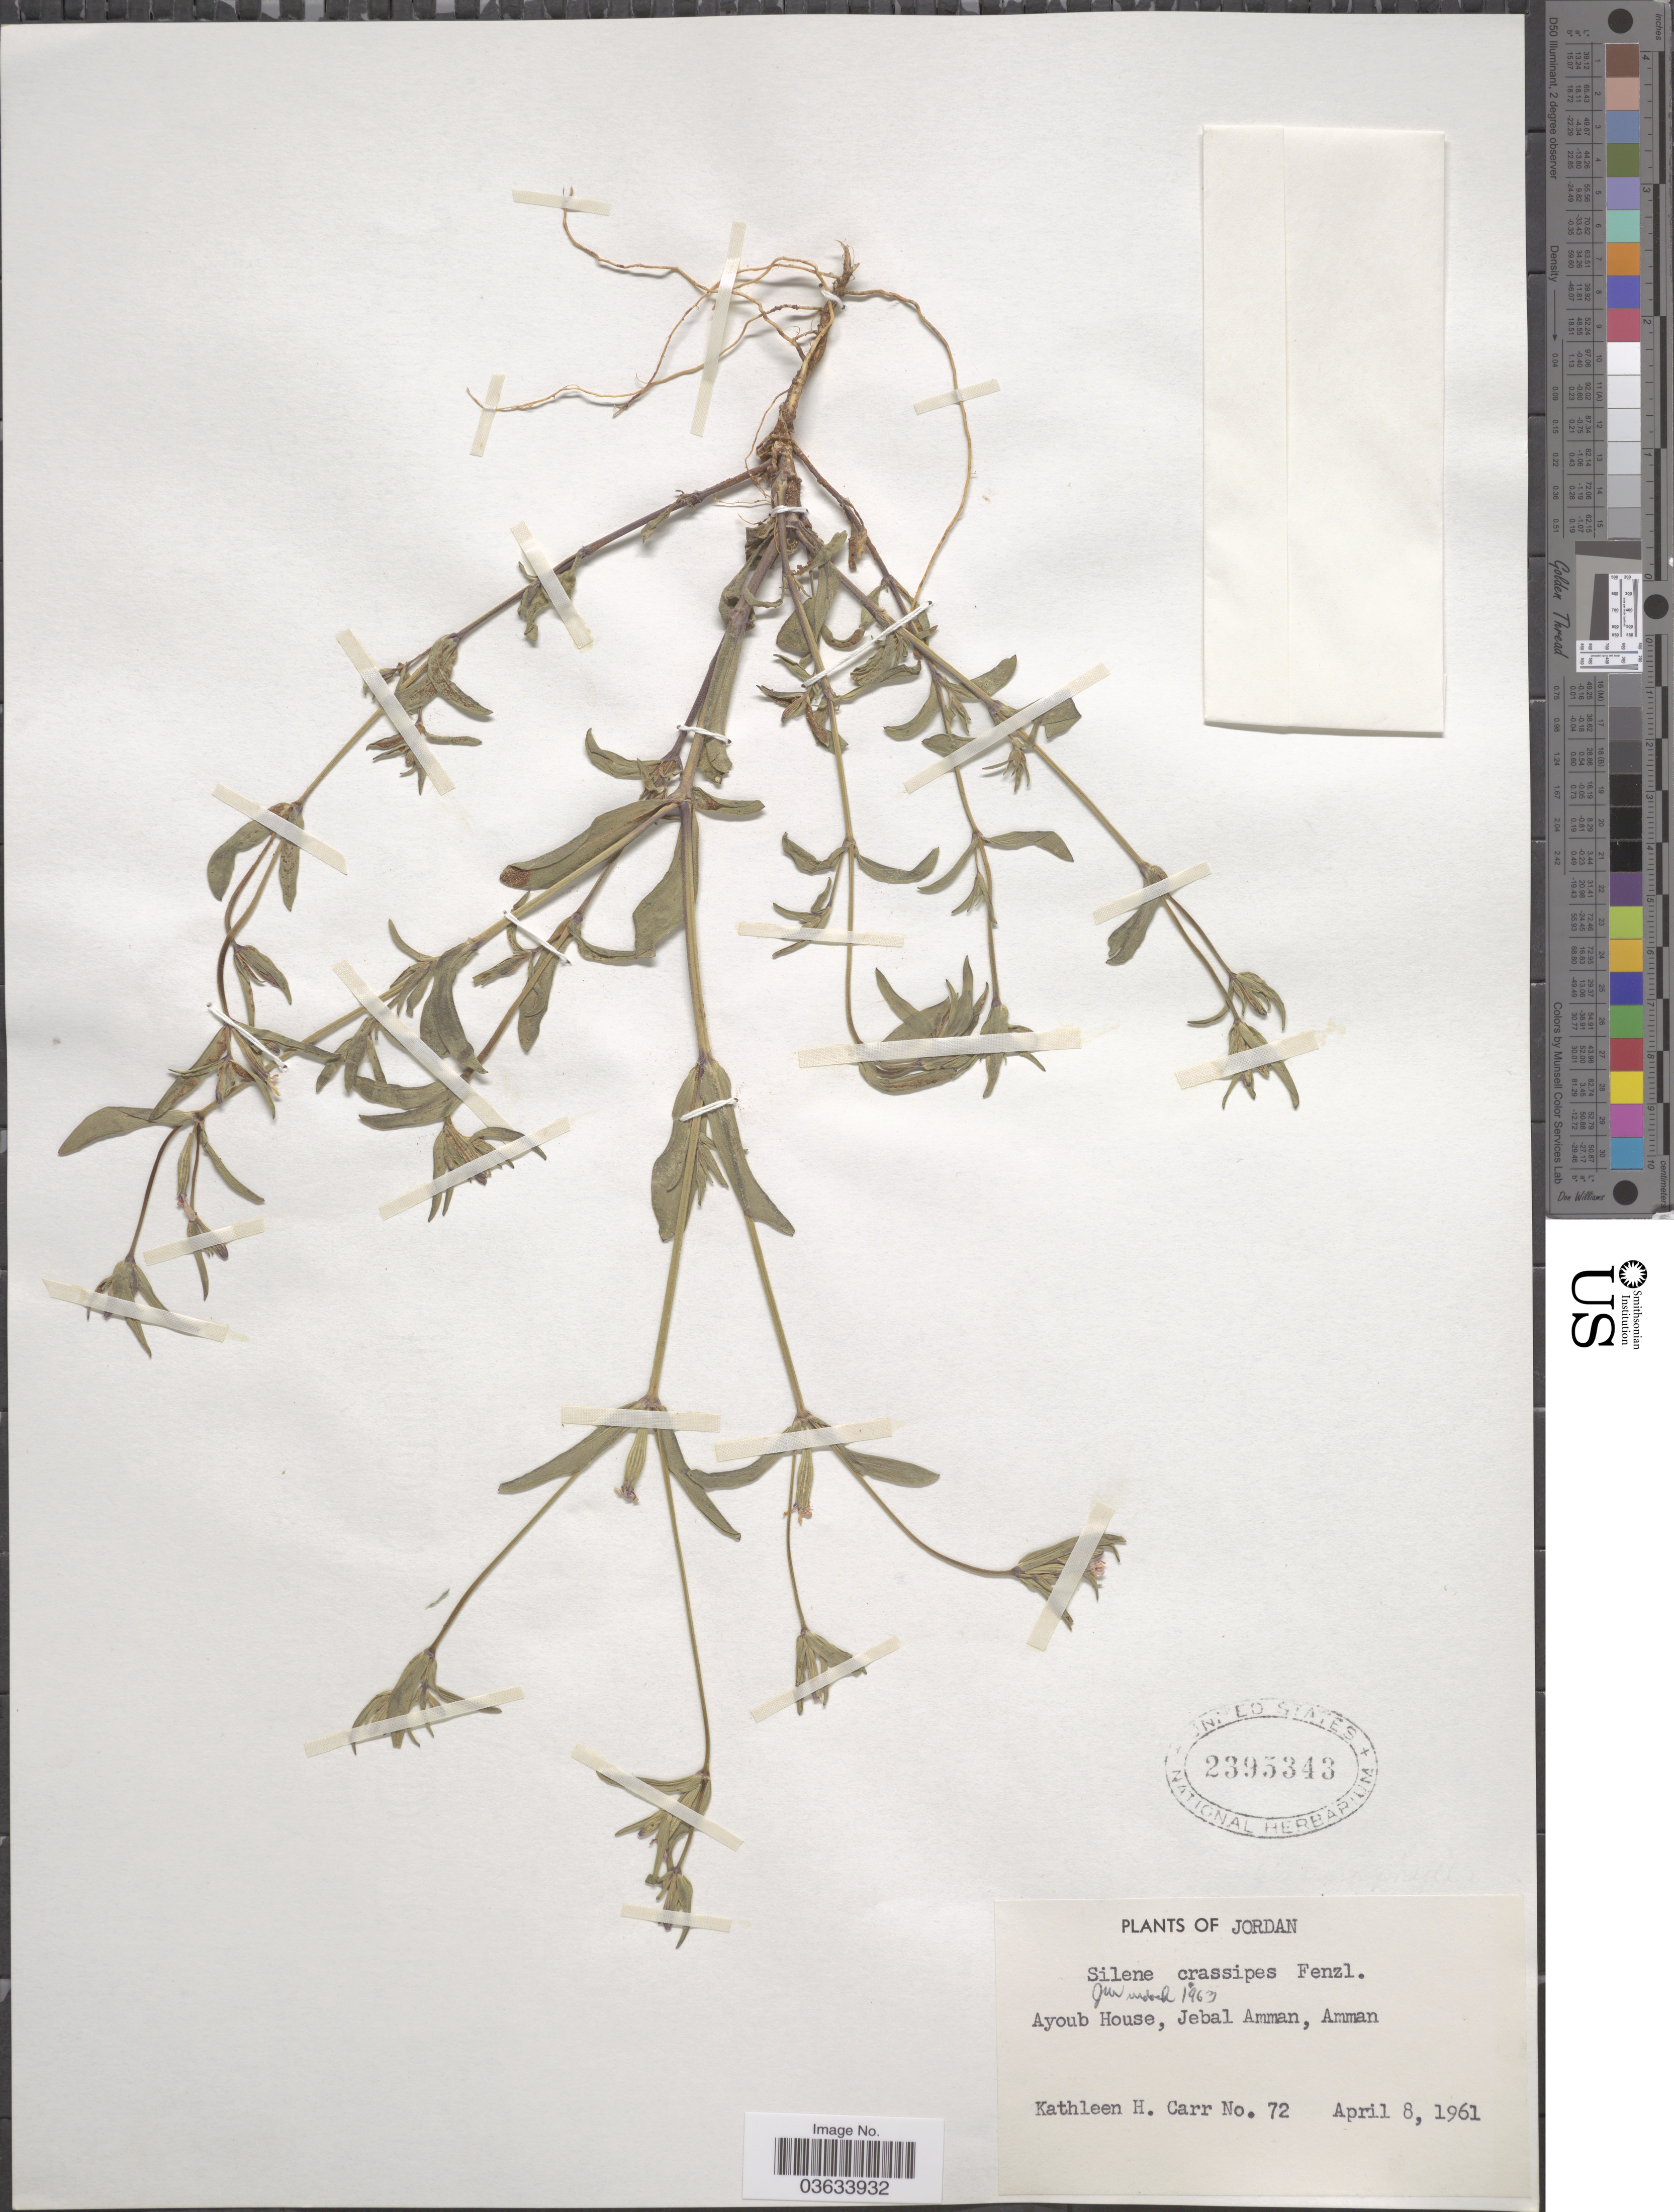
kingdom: Plantae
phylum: Tracheophyta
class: Magnoliopsida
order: Caryophyllales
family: Caryophyllaceae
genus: Silene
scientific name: Silene crassipes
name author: Fenzl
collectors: K. Carr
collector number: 72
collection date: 1961-04-08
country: Jordan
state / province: Amman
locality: Ayoub House, Jebal Amman.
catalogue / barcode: US 2395343